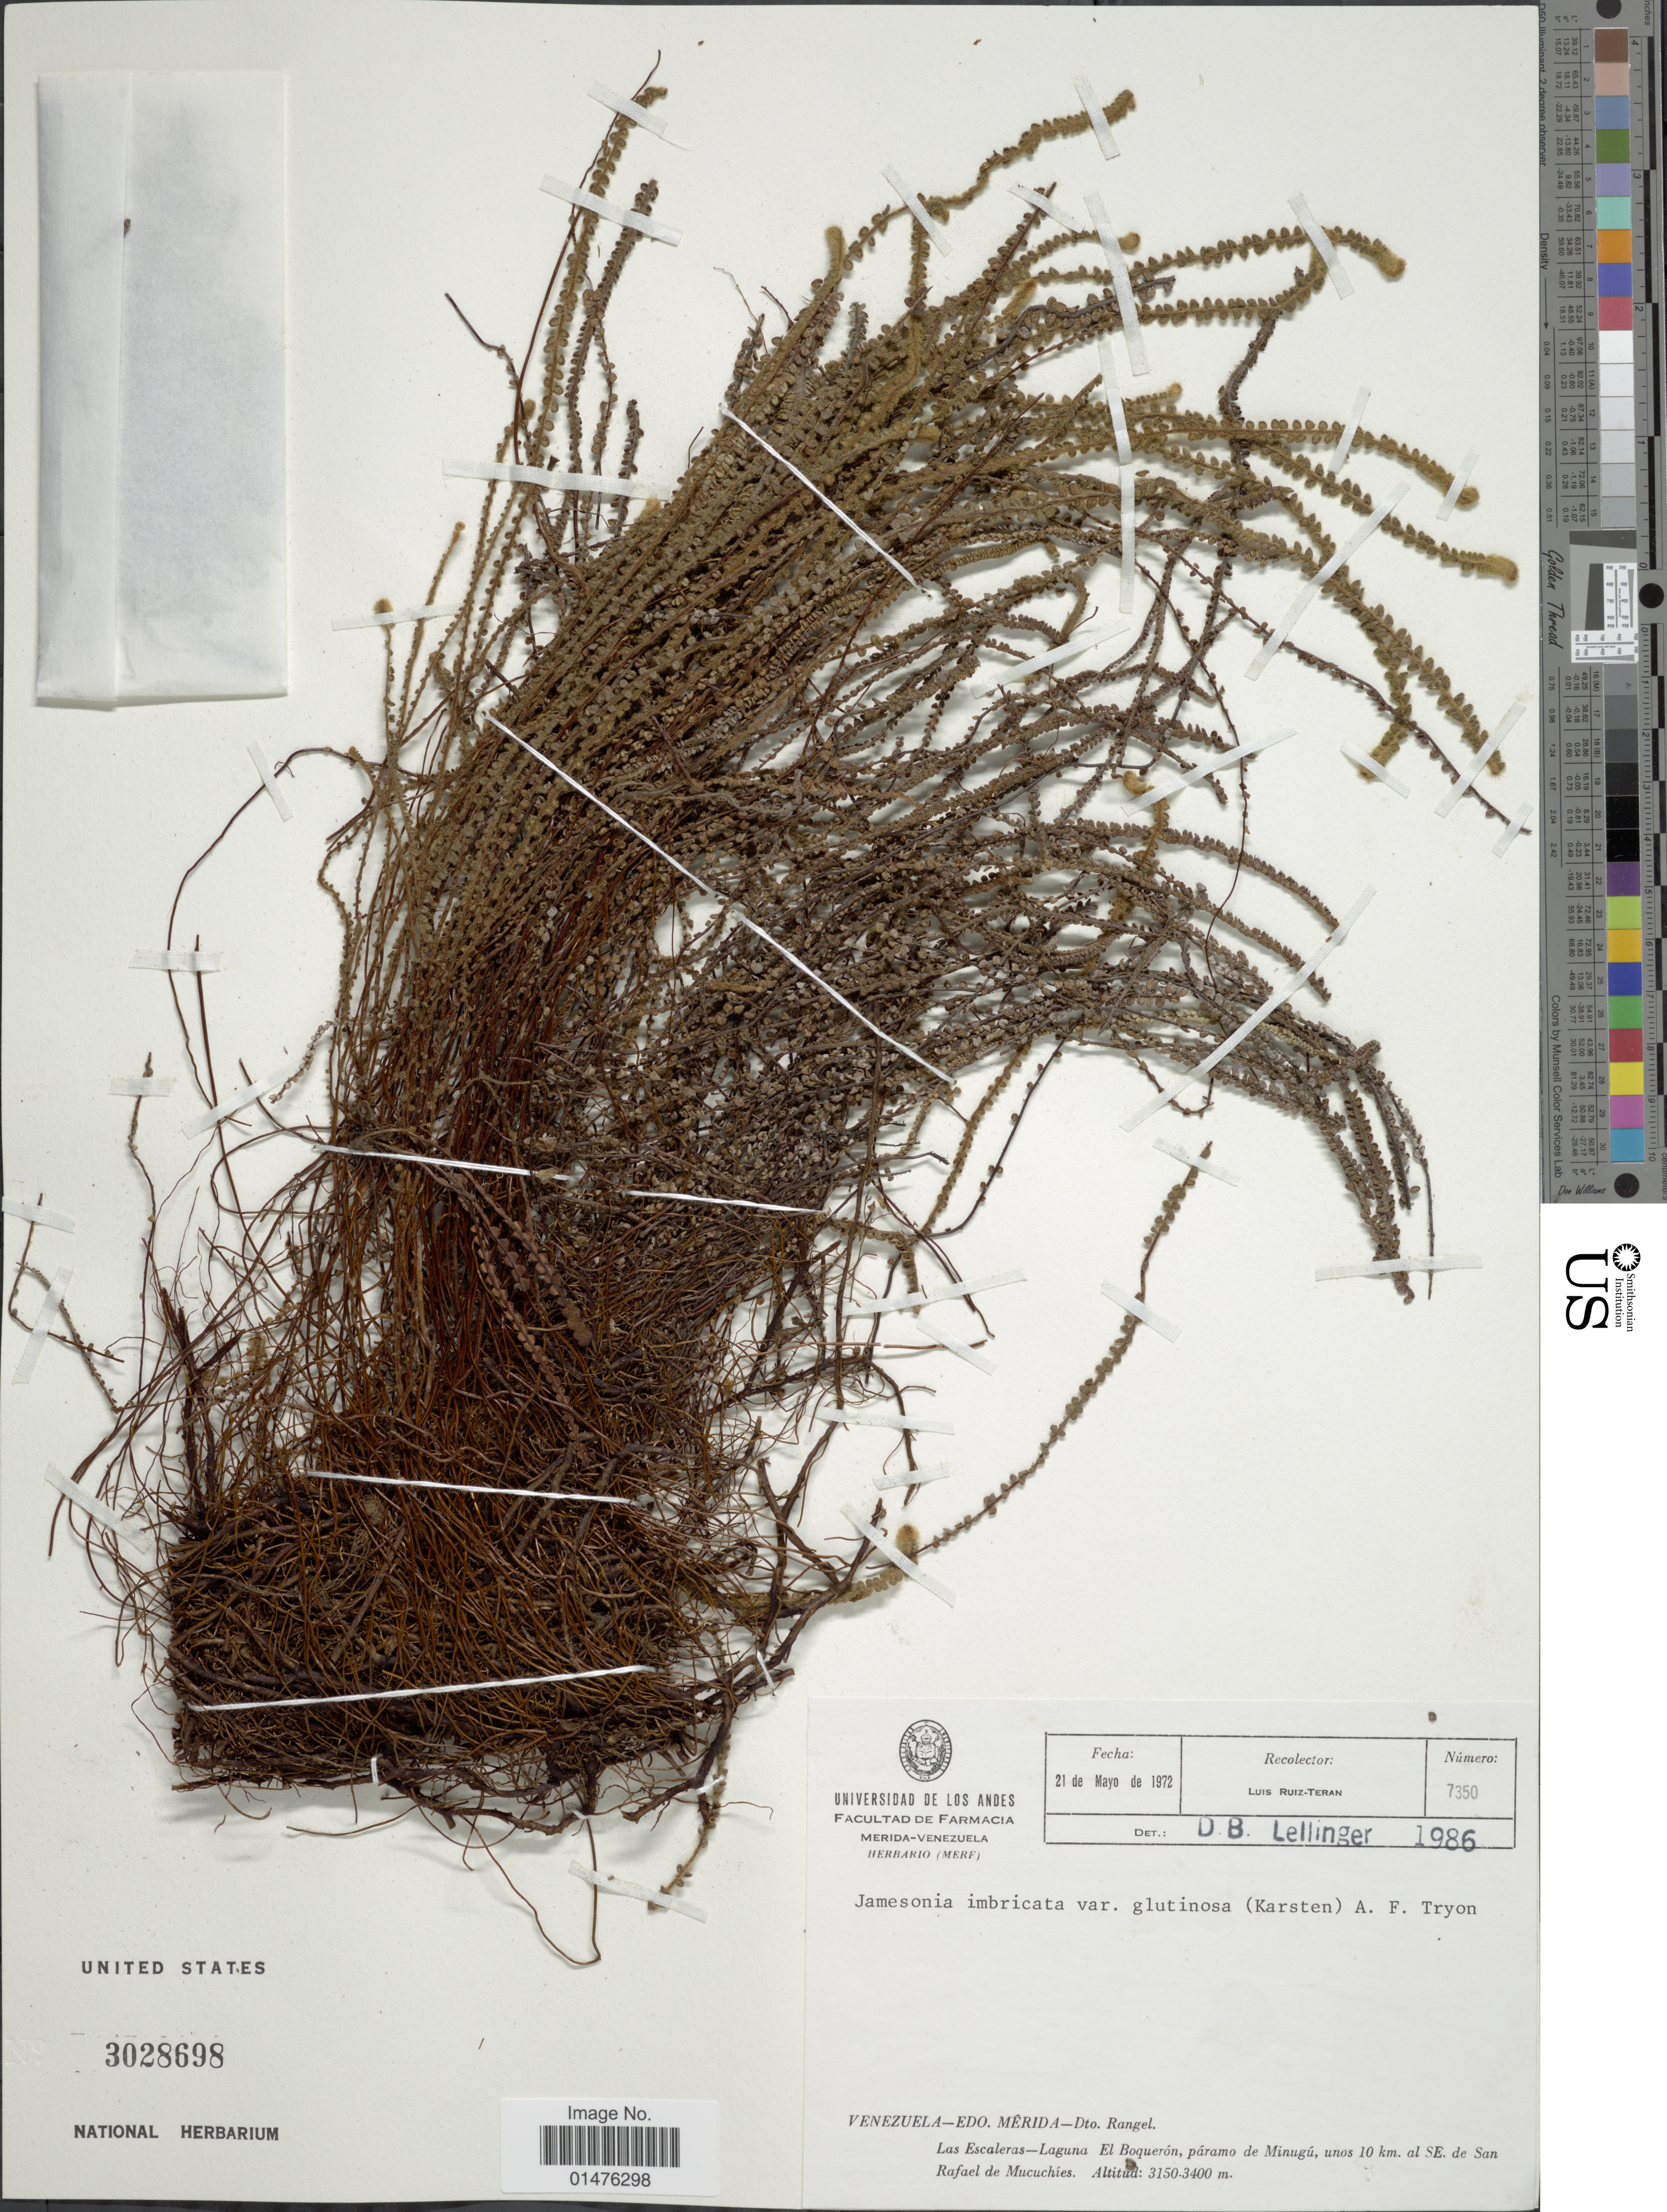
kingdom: Plantae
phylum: Tracheophyta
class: Polypodiopsida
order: Polypodiales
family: Pteridaceae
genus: Jamesonia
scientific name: Jamesonia imbricata var. glutinosa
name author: (H. Karst.) A.F. Tryon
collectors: L. Teran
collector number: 7350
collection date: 1972-05-21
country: Venezuela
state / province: Mérida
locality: Dto Rangel. Las Escaleras-Laguna El Boquerón, páramo de Minugú, unos 10 km al SE de San Rafael de Mucuchies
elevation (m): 3150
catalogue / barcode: US 3028698